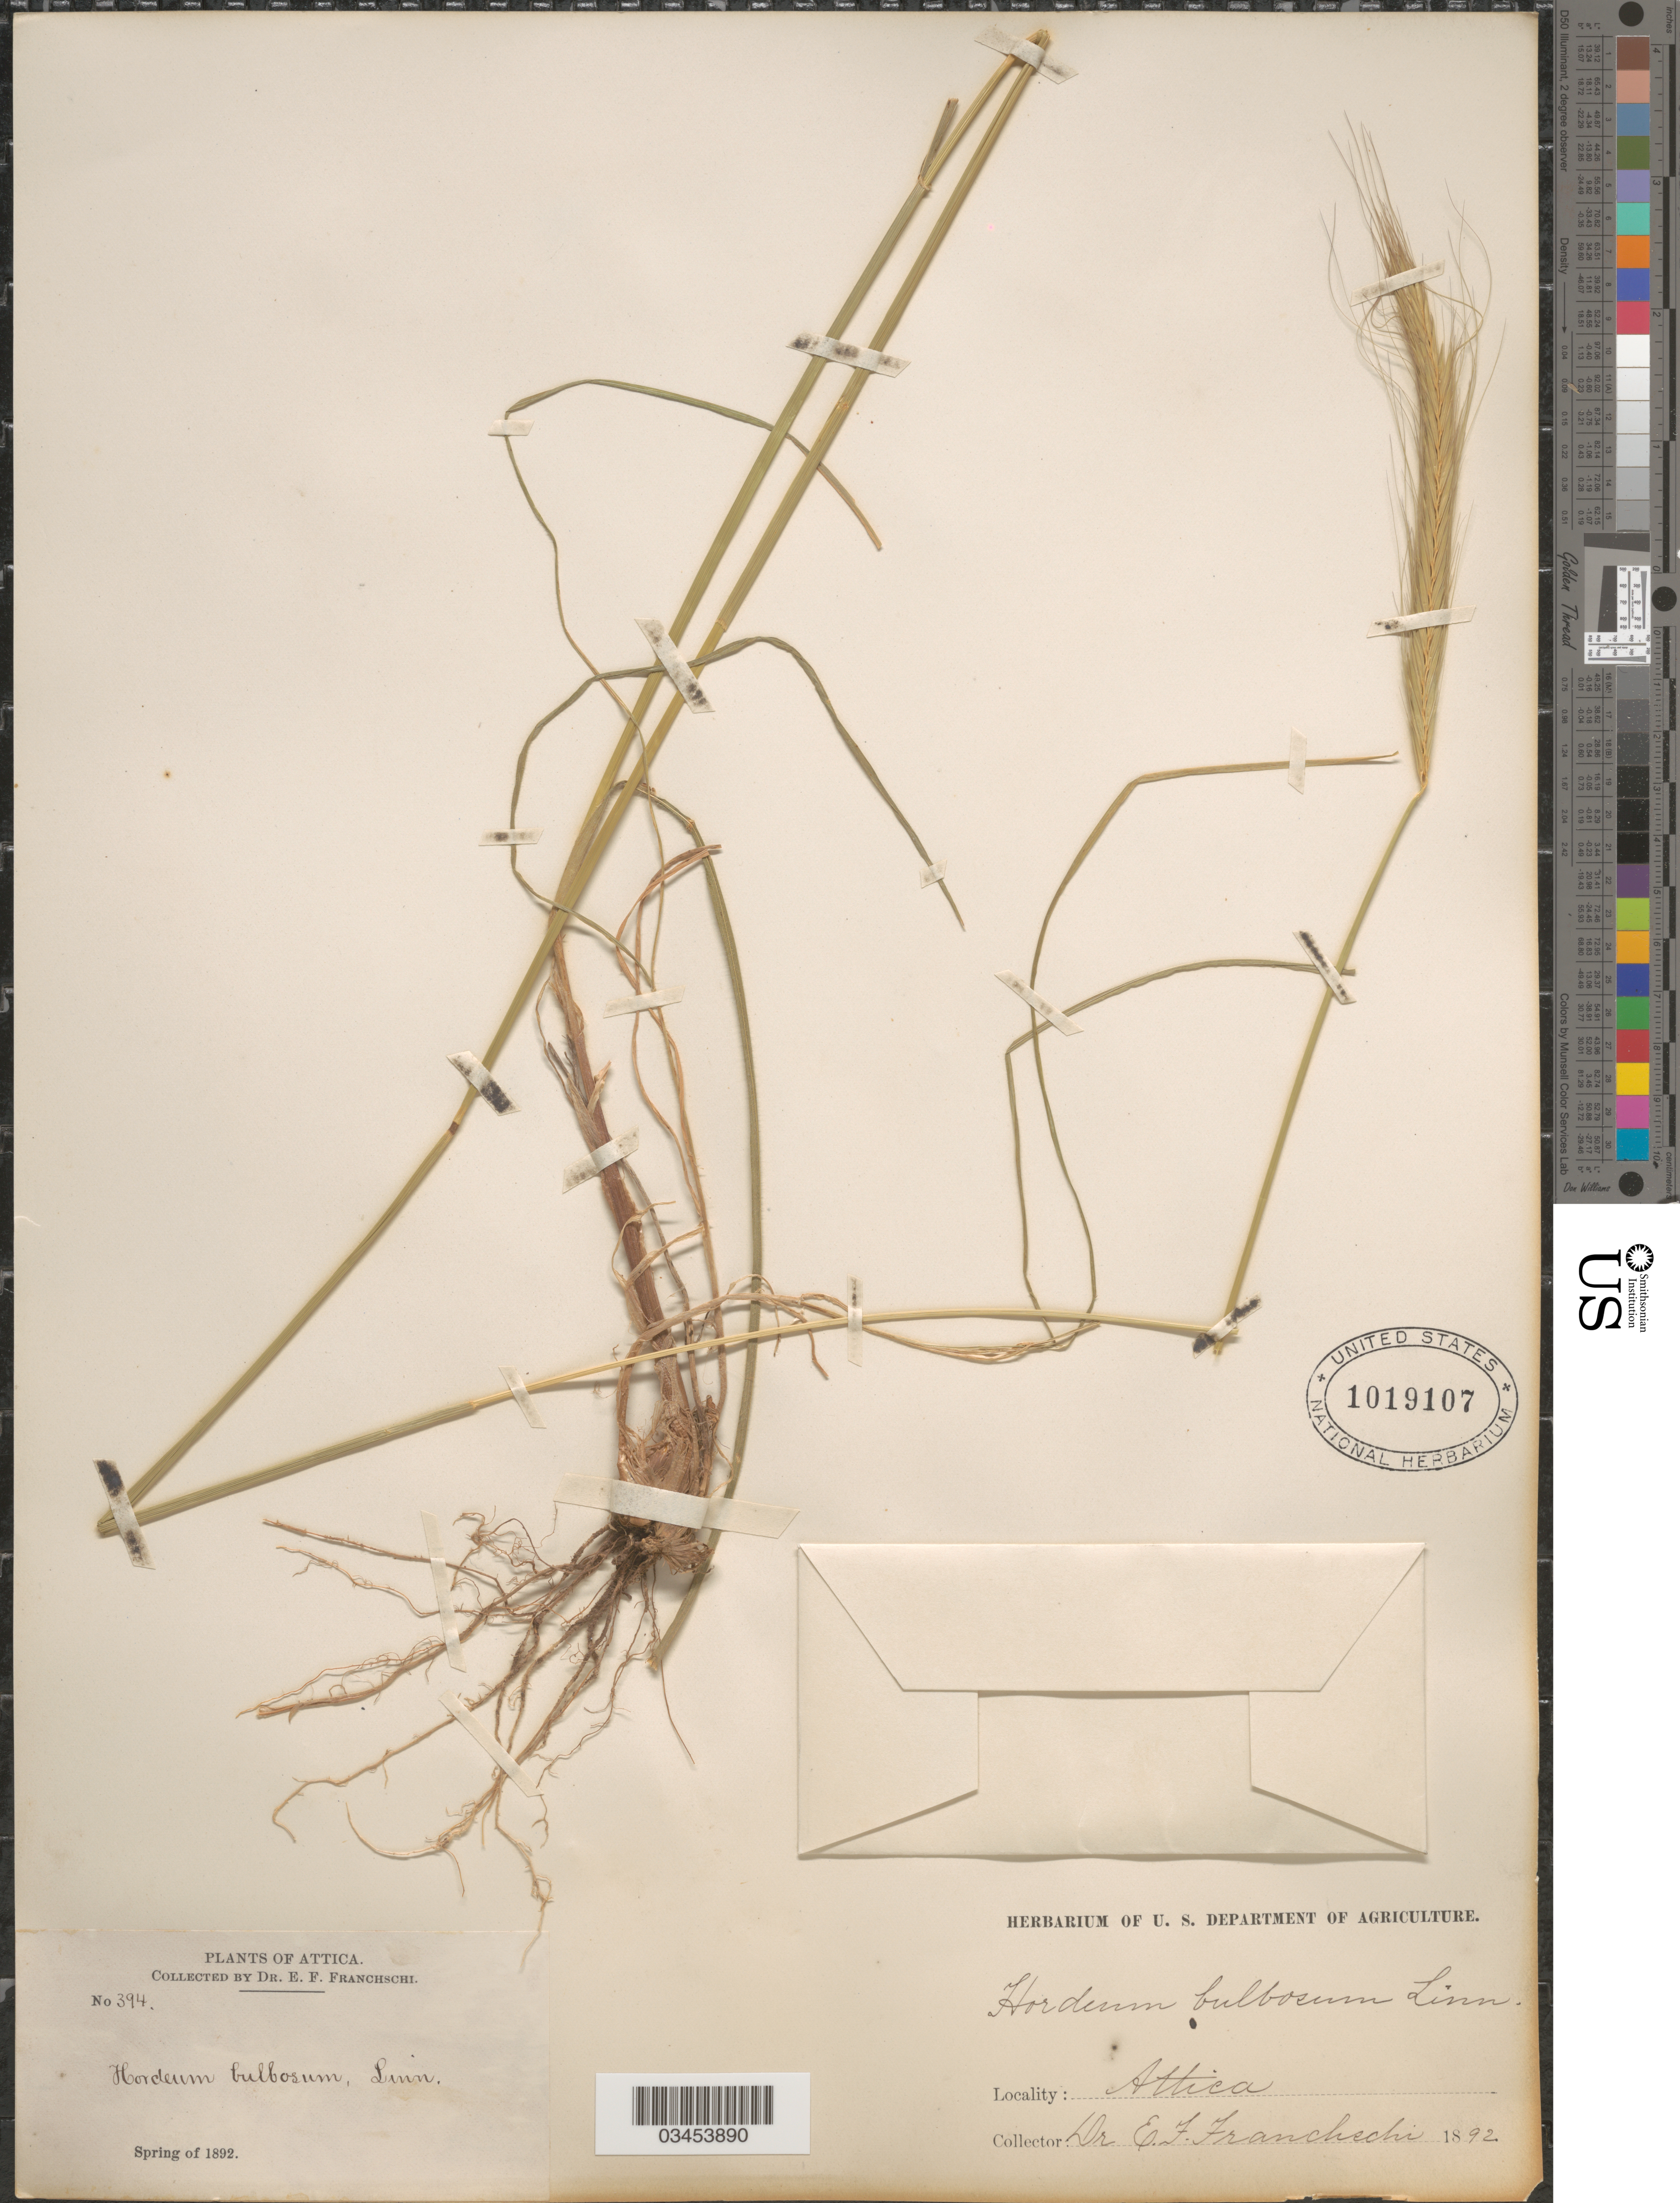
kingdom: Plantae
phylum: Tracheophyta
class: Liliopsida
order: Poales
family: Poaceae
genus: Hordeum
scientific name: Hordeum bulbosum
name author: L.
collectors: E. Franchschi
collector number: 394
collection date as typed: Spring of 1892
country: Greece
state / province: Attica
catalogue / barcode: US 1019107